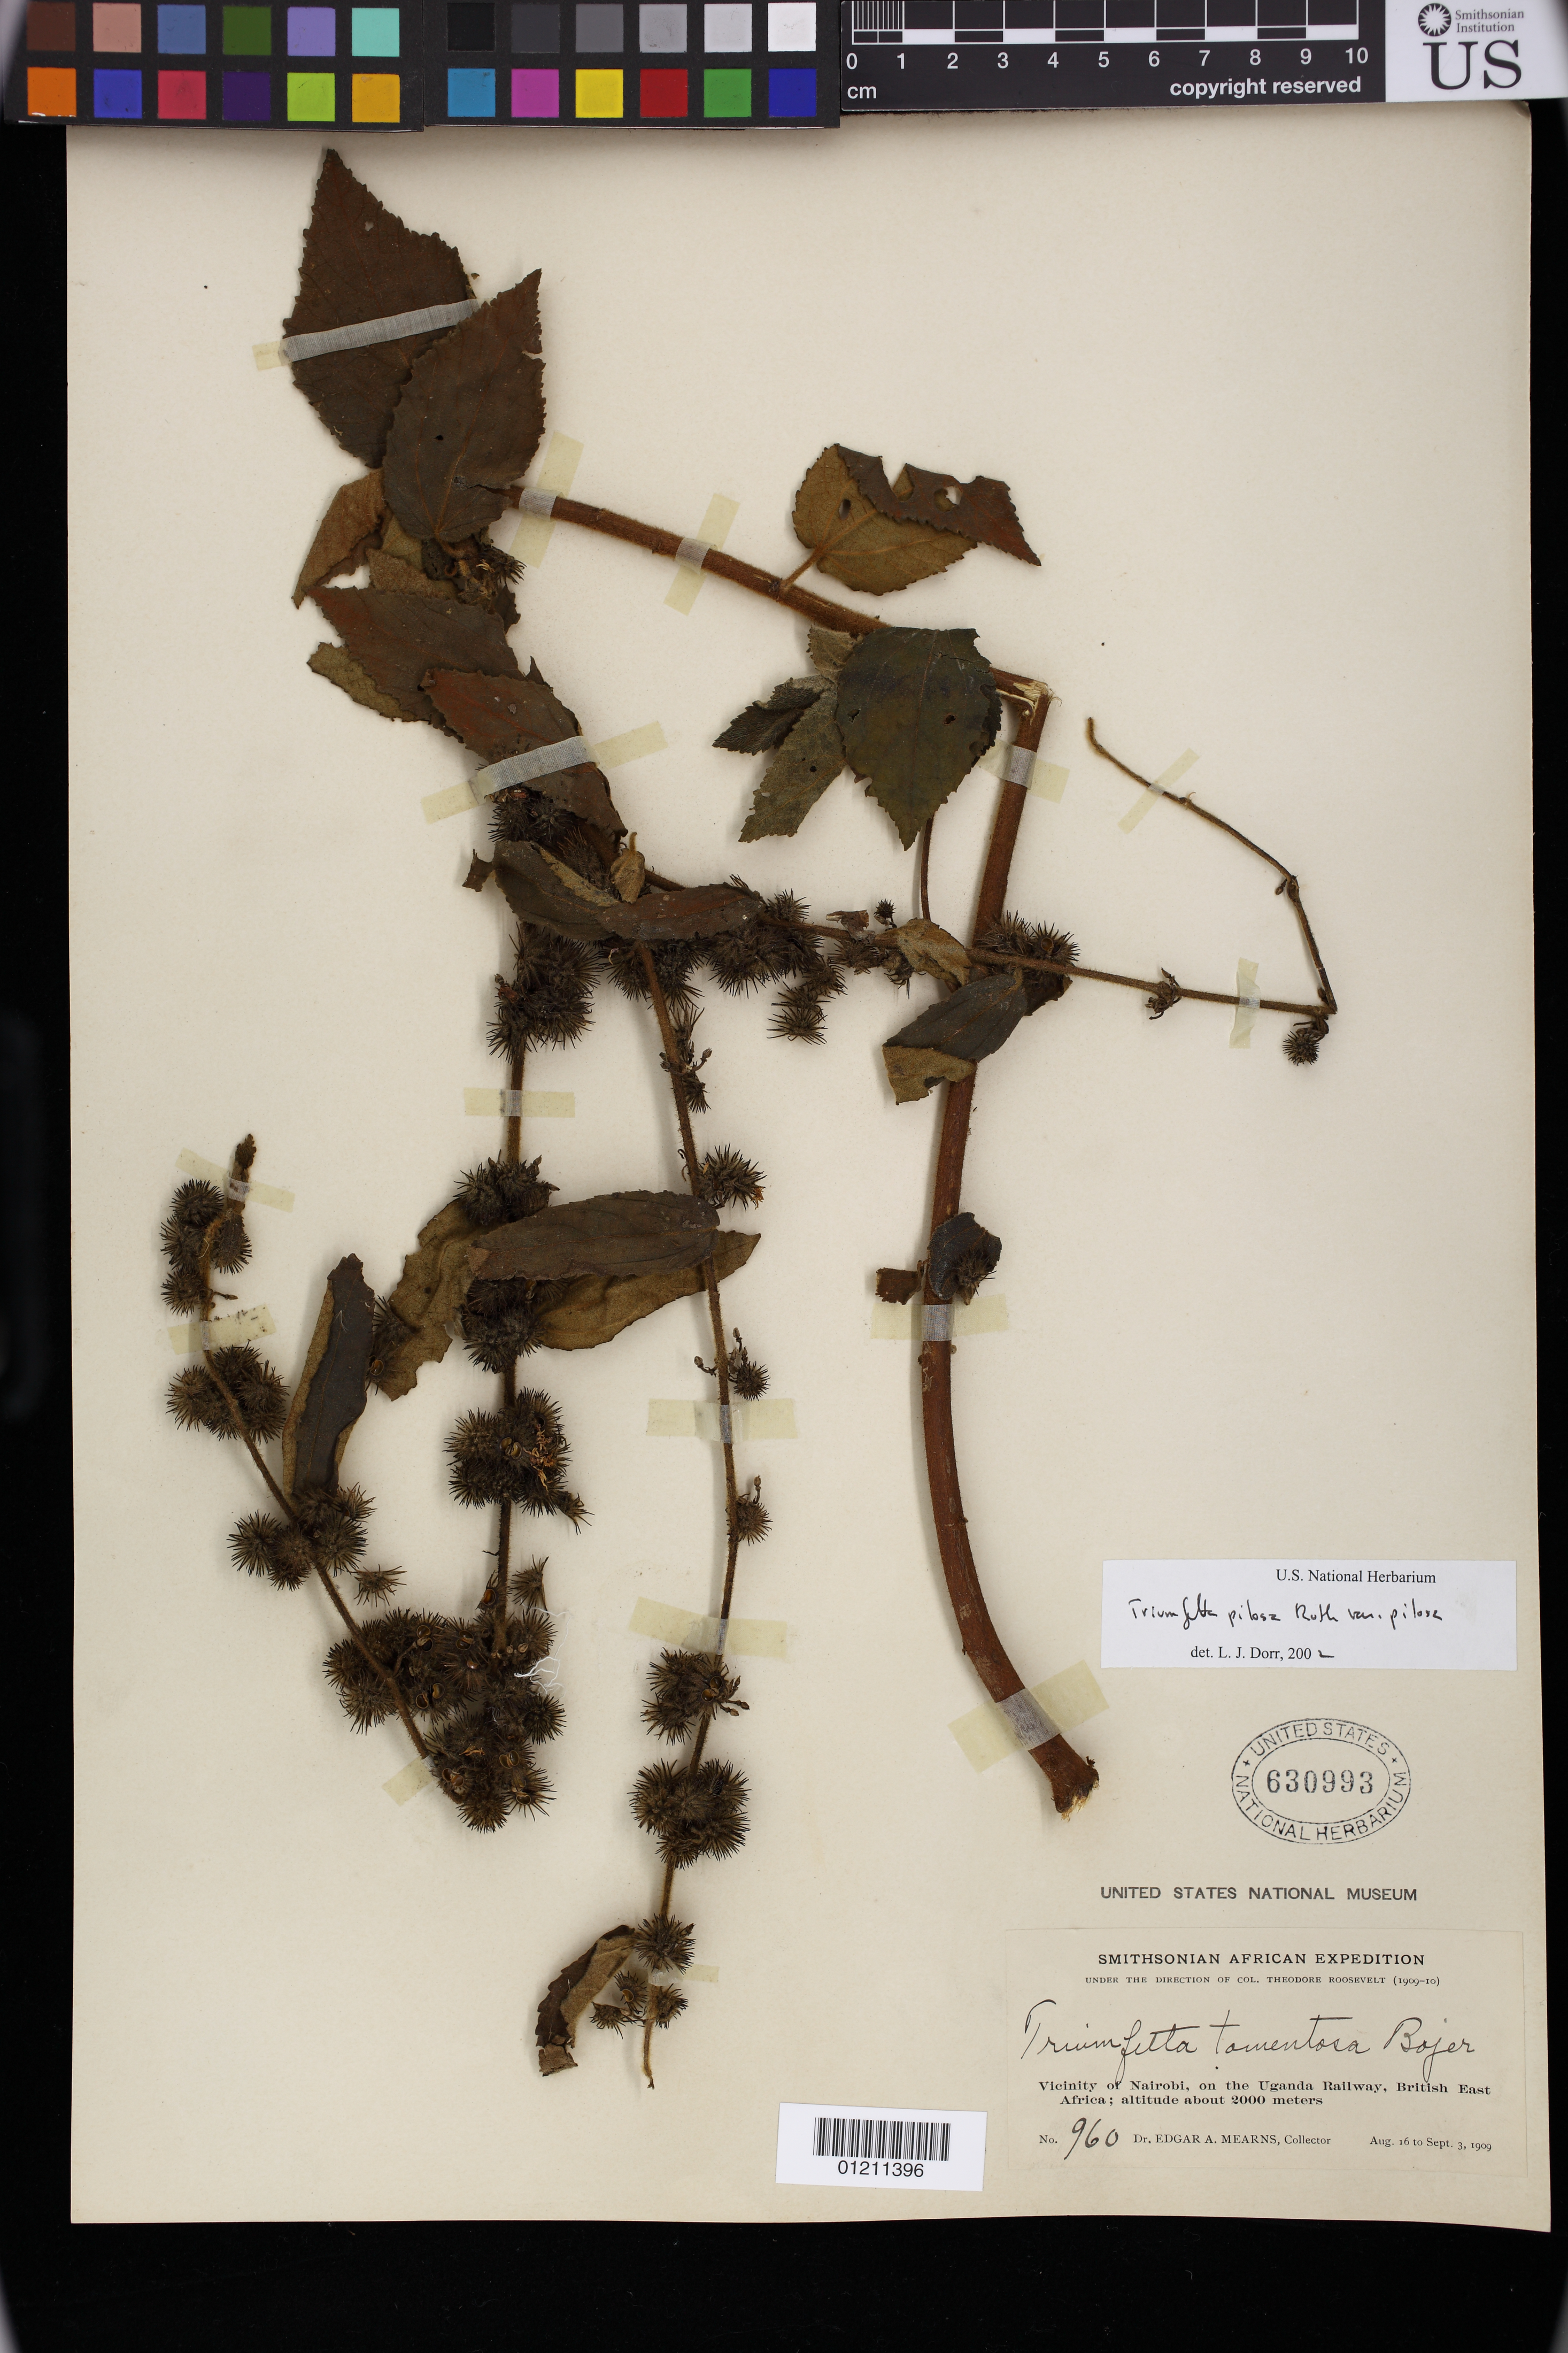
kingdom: Plantae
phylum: Tracheophyta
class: Magnoliopsida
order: Malvales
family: Malvaceae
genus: Triumfetta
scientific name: Triumfetta pilosa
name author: Roth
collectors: E. A. Mearns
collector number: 960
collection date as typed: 16 Aug 1909 to 03 Sep 1909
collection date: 1909-08-16/1909-09-03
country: Kenya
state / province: Nairobi Area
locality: Vicinity of Nairobi, on the Uganda Railway, British East Africa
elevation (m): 2000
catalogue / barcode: US 630993